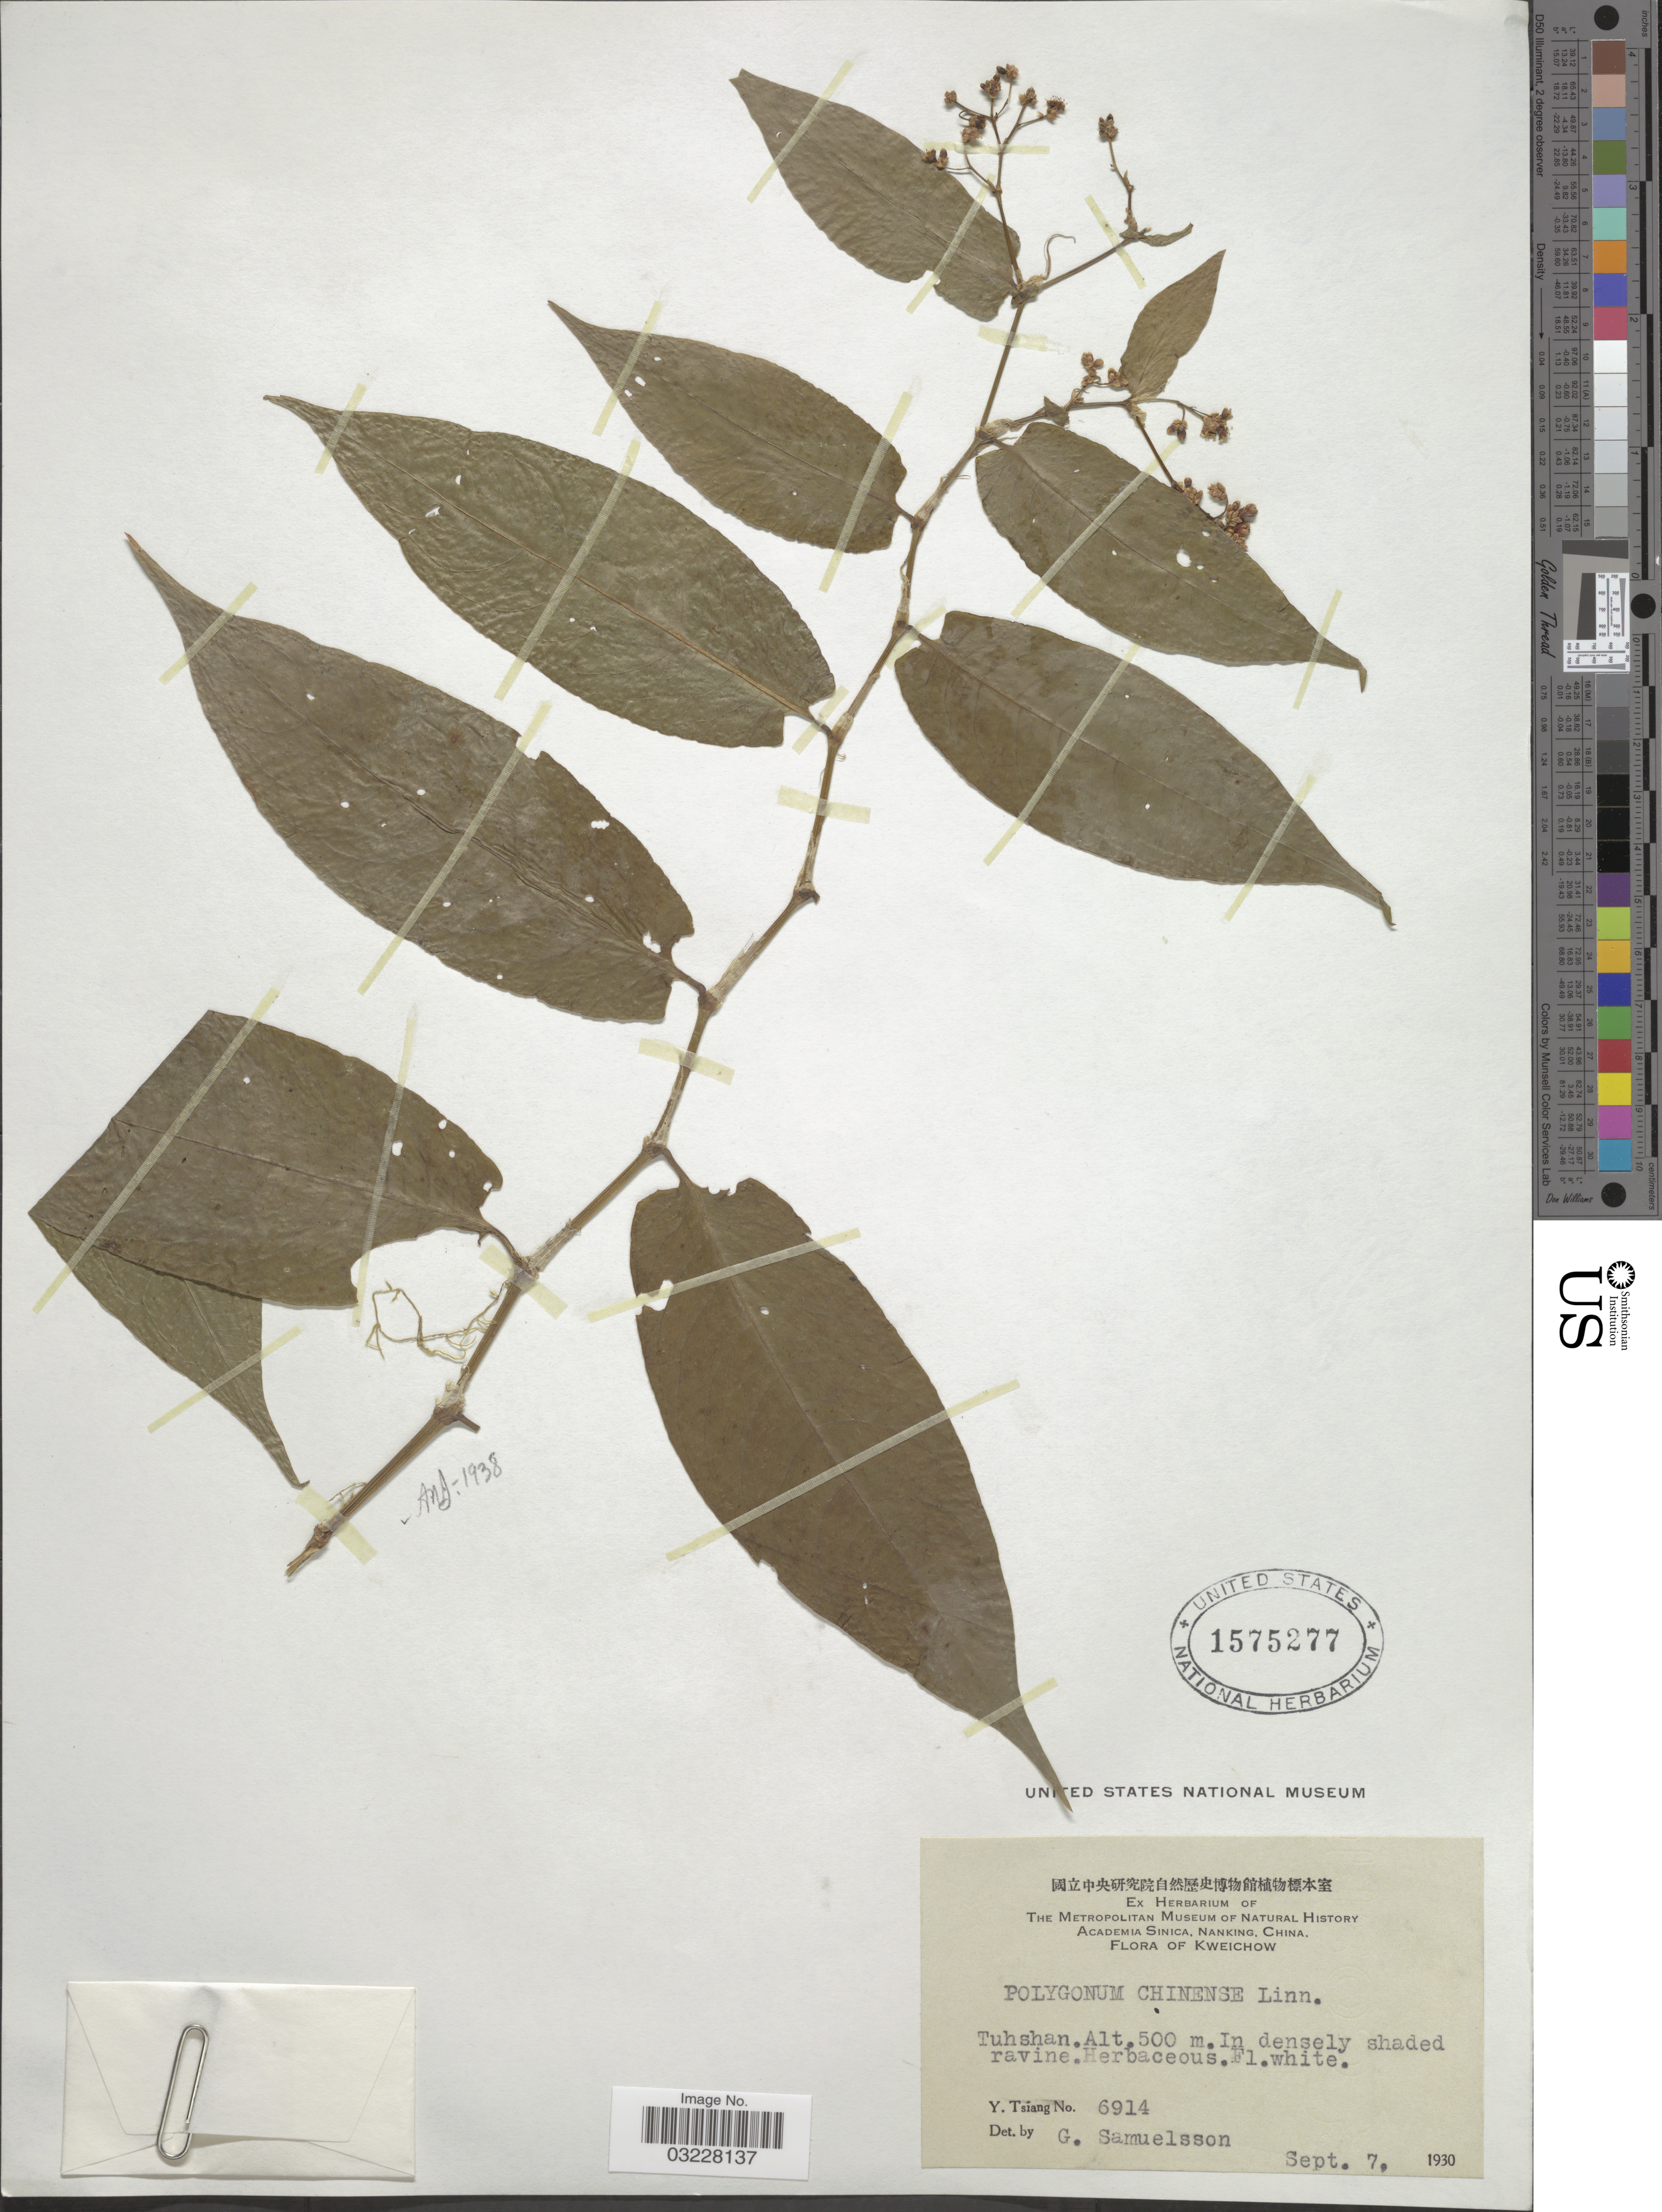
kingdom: Plantae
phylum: Tracheophyta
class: Magnoliopsida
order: Caryophyllales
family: Polygonaceae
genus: Polygonum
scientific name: Polygonum chinense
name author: L.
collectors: Y. Tsiang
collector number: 6914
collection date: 1930-09-07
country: China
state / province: Guizhou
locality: Kweichow. Tushan.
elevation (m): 500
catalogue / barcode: US 1575277